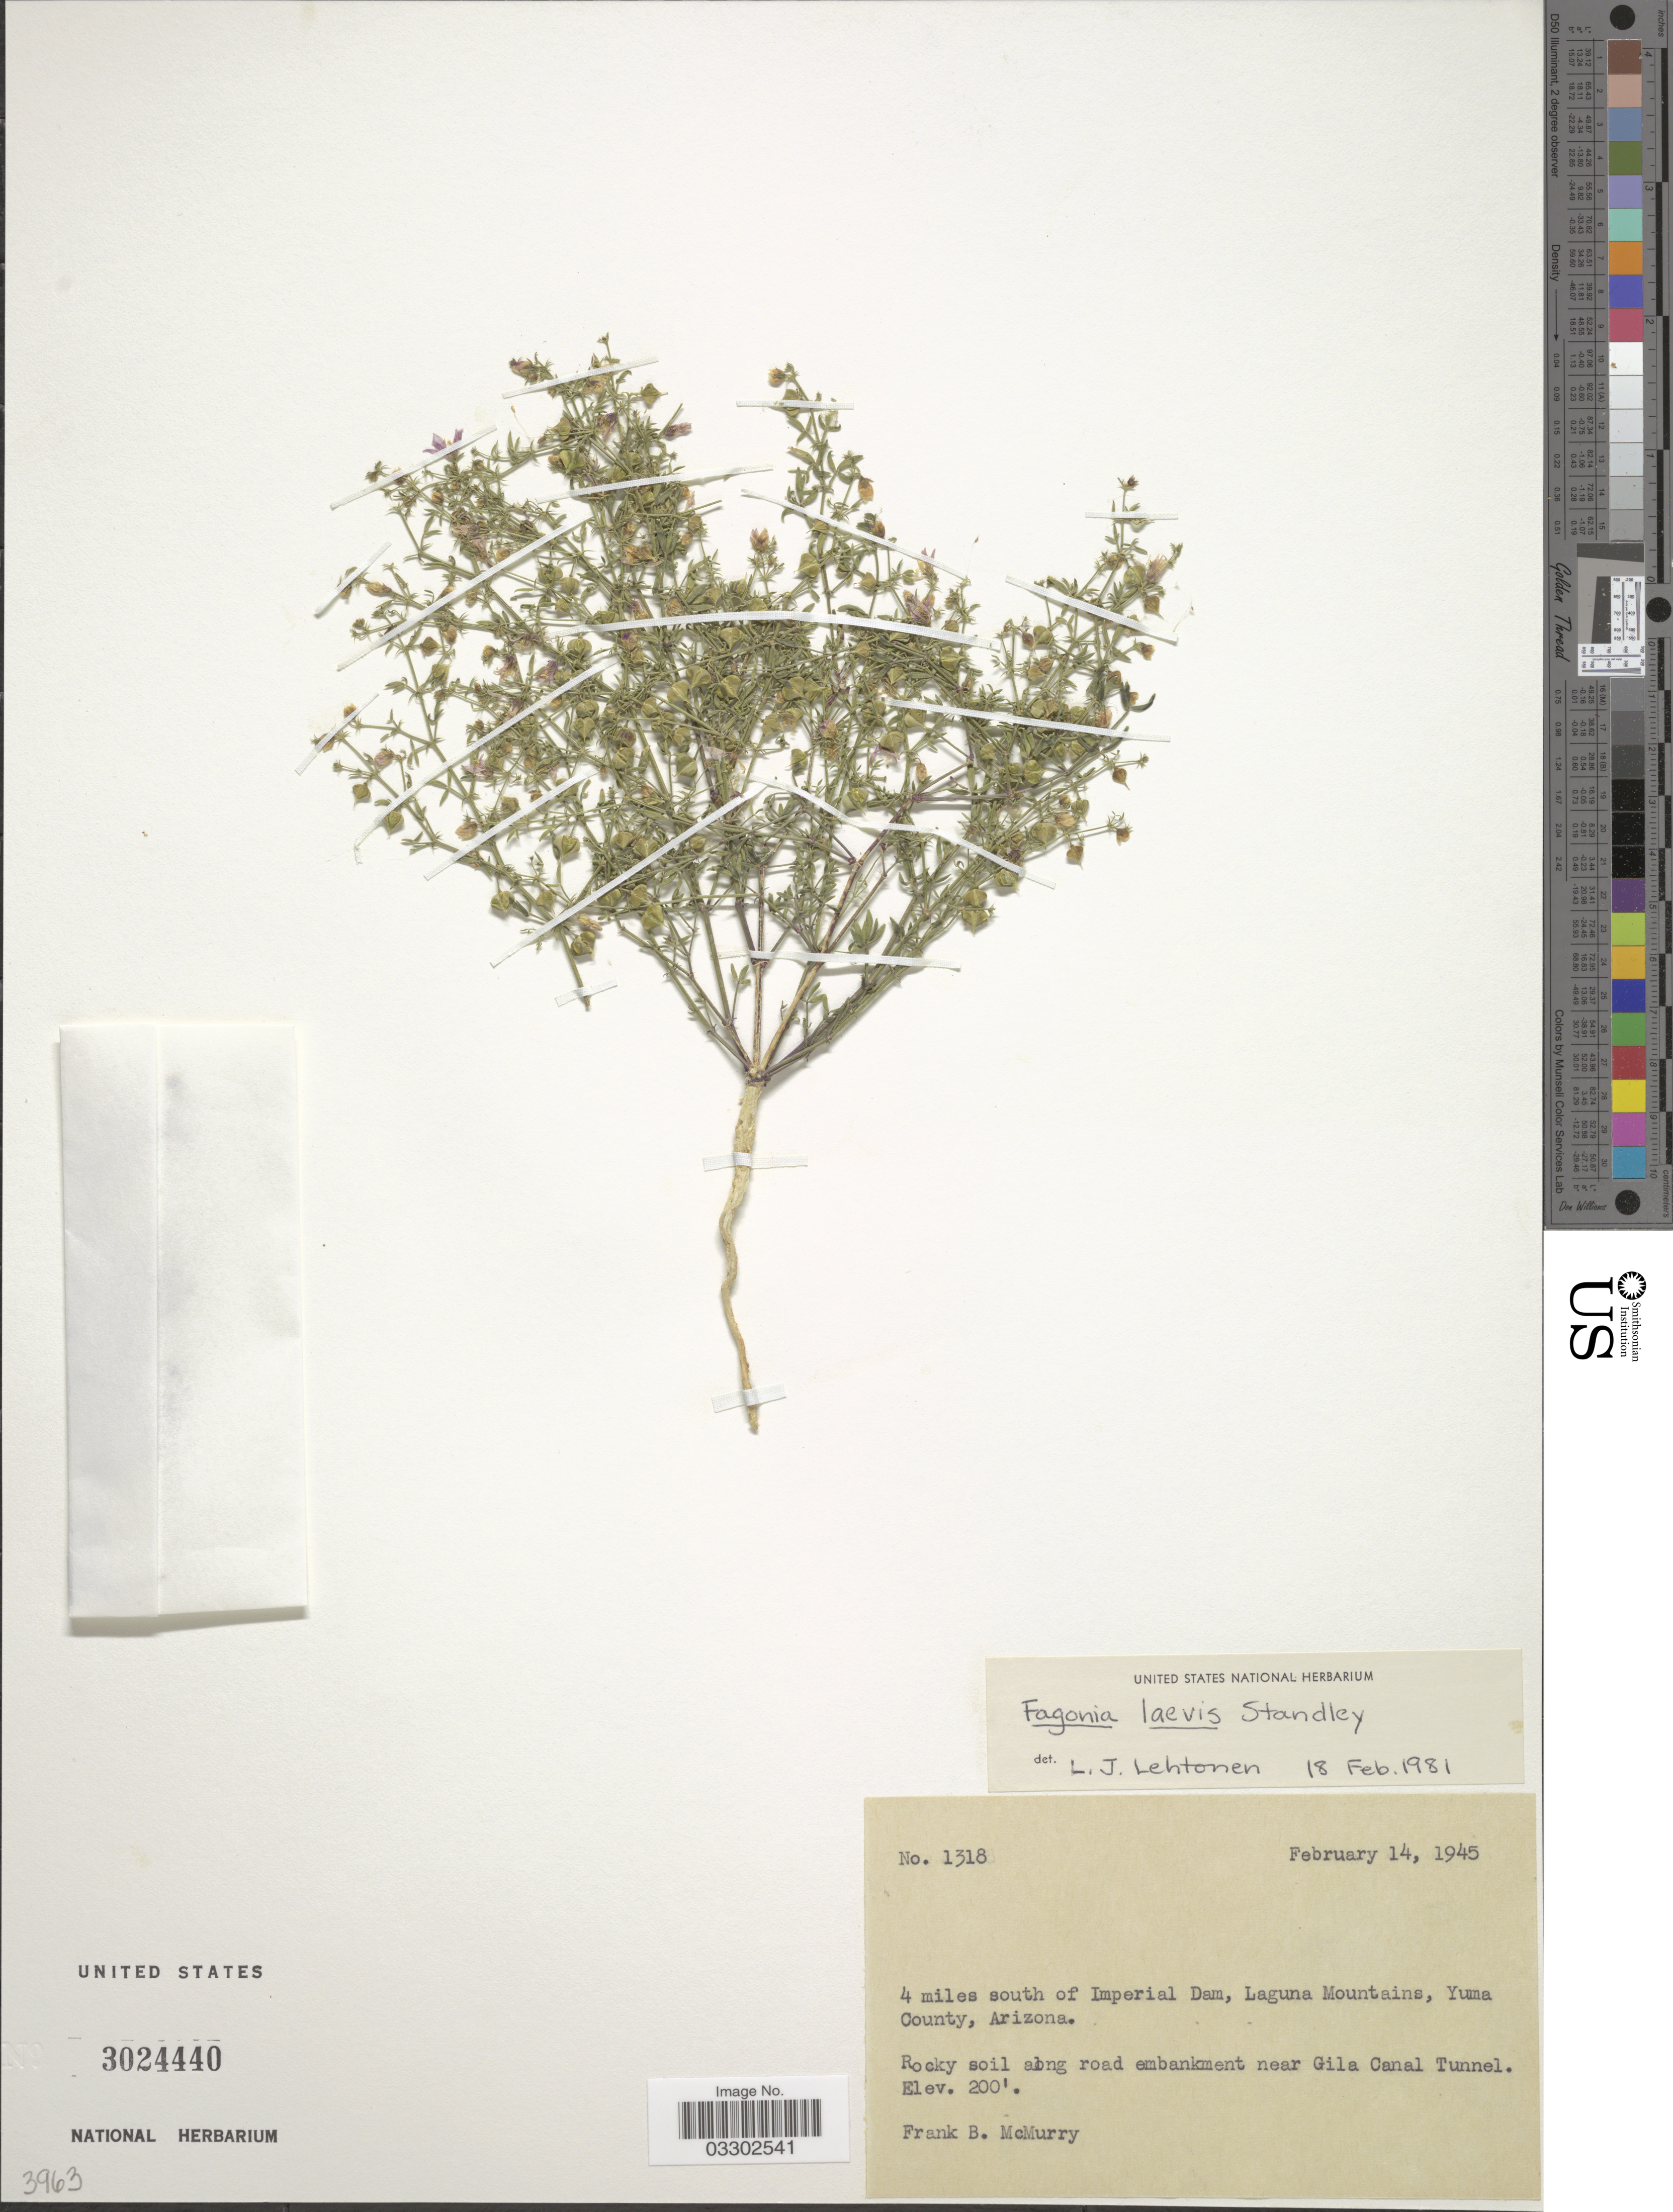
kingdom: Plantae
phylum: Tracheophyta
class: Magnoliopsida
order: Zygophyllales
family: Zygophyllaceae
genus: Fagonia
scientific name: Fagonia laevis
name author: Standl.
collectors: F. B. McMurry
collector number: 1318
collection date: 1945-02-14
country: United States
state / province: Arizona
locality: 4 miles south of Imperial Dam, Laguna Mountains, Yuma County. Along road embankment near Gila Canal Tunnel.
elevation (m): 61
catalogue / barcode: US 3024440